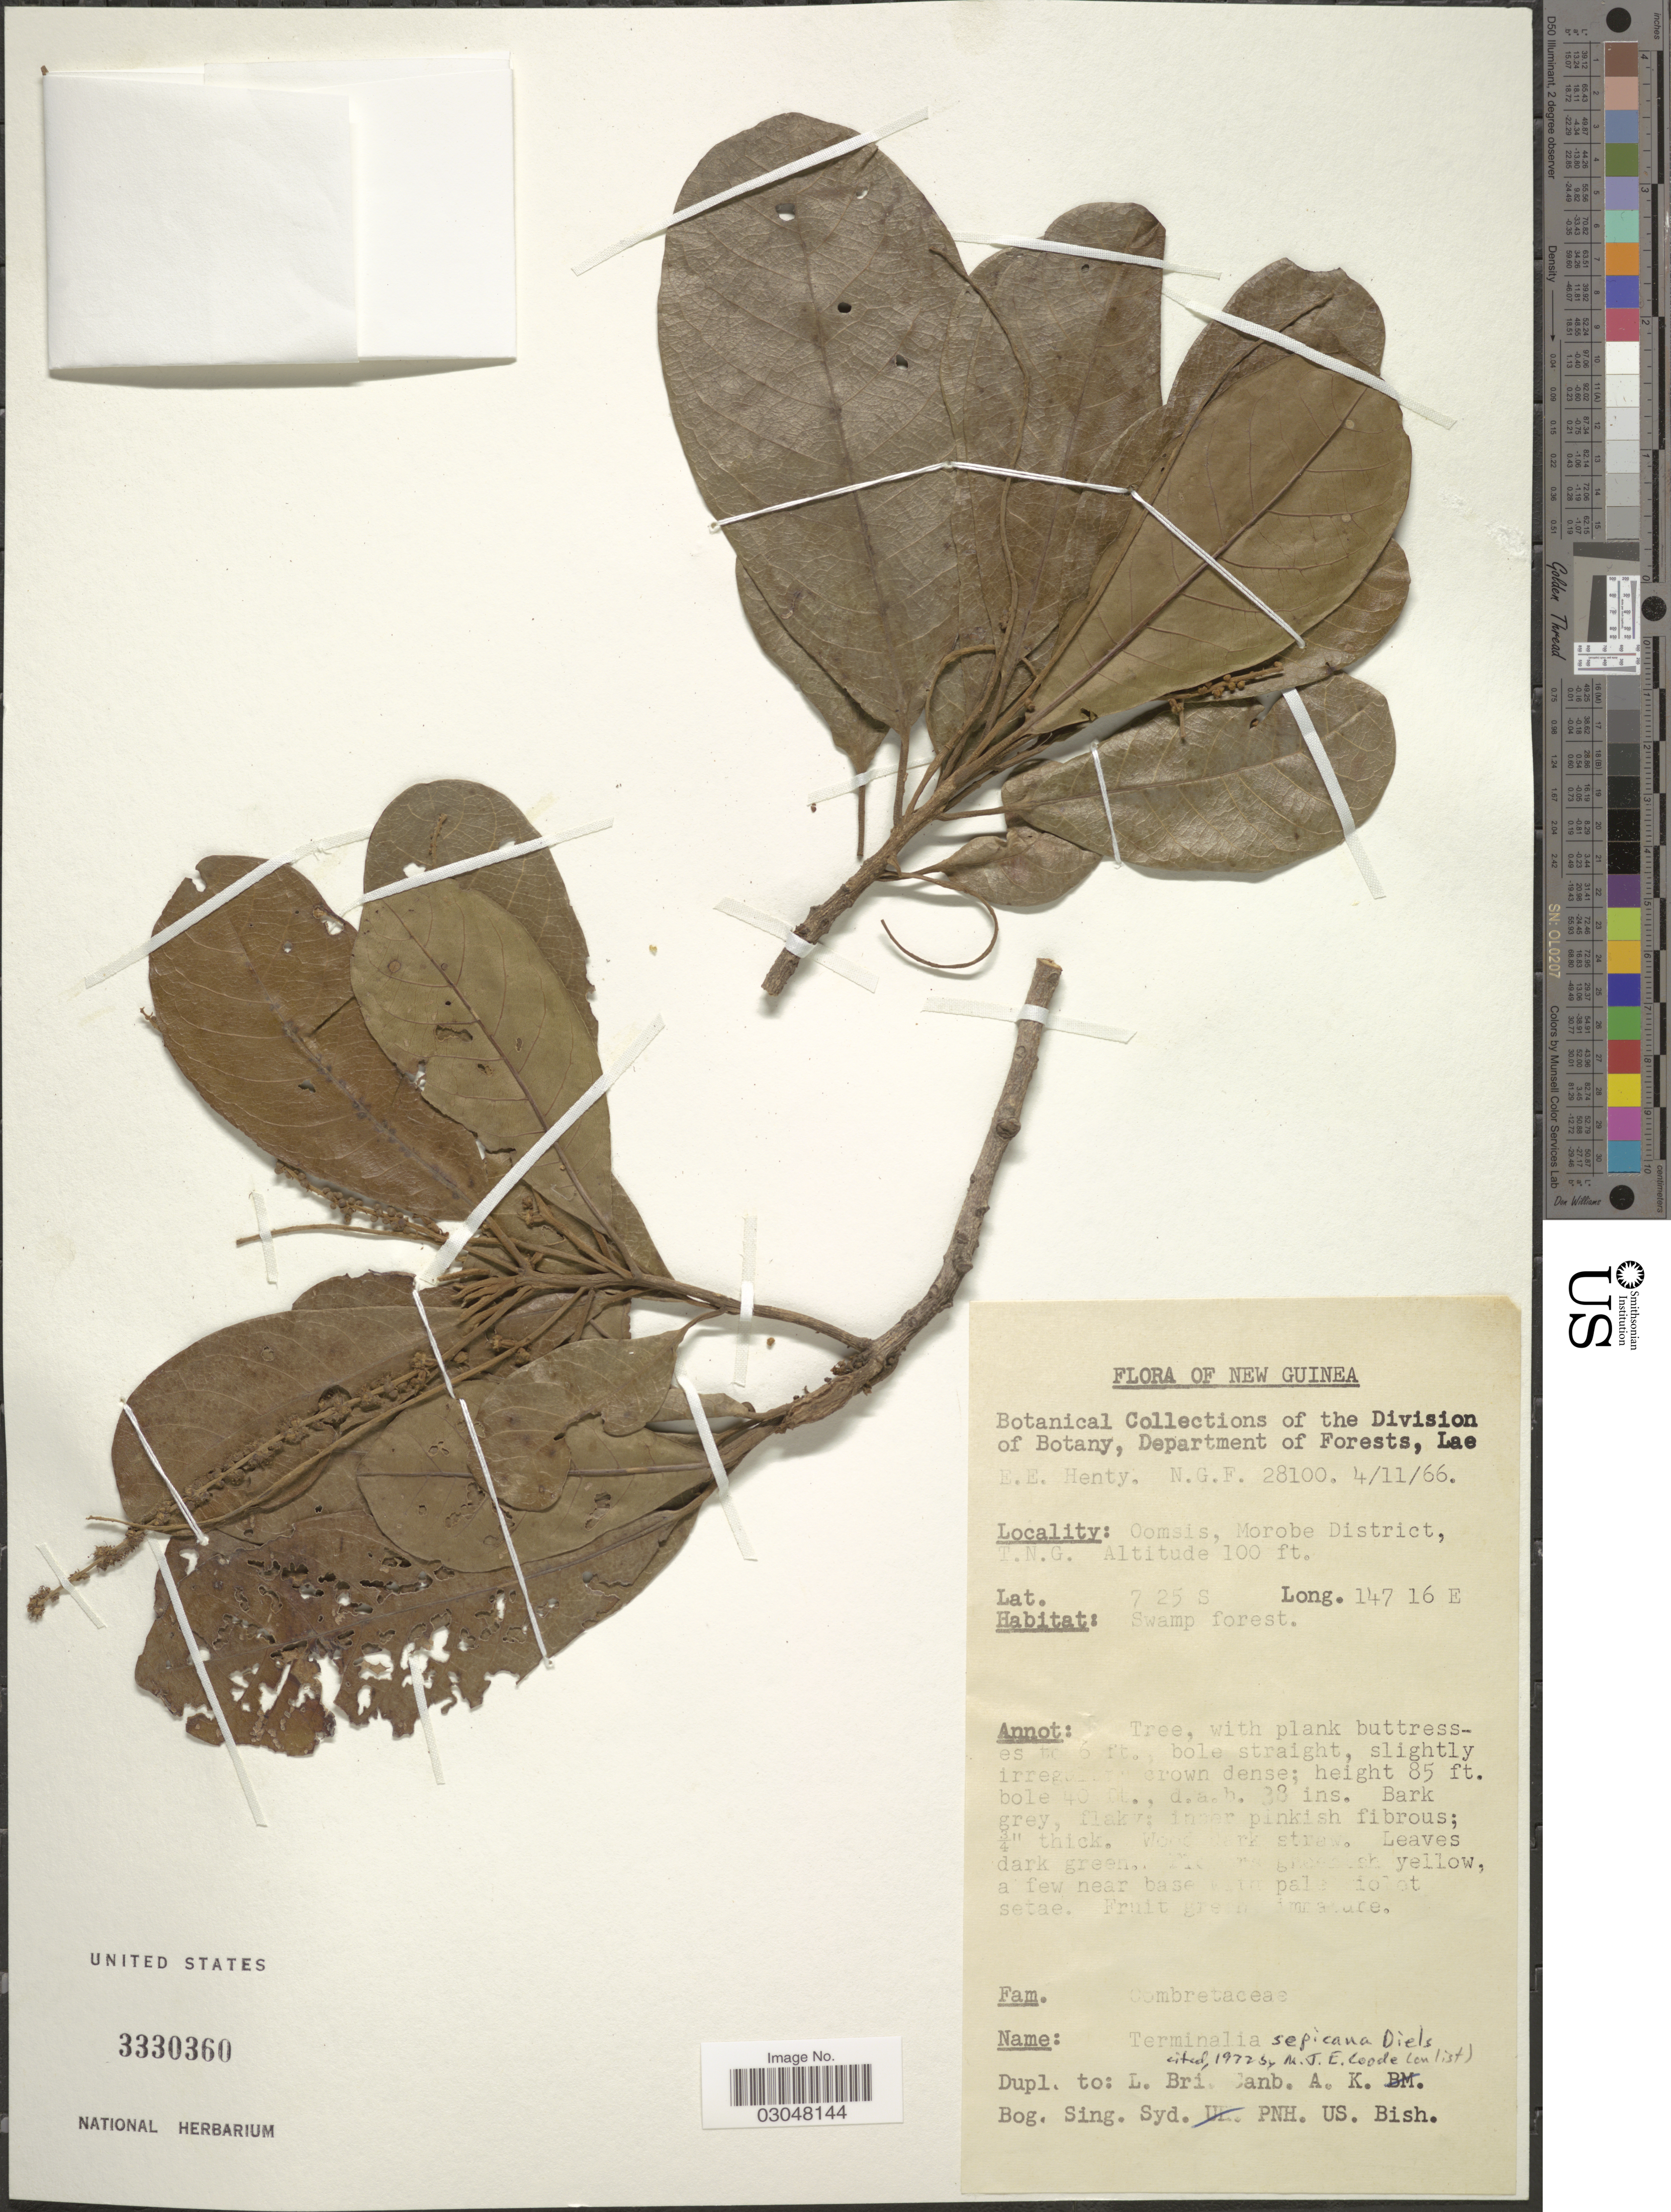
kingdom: Plantae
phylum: Tracheophyta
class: Magnoliopsida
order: Myrtales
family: Combretaceae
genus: Terminalia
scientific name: Terminalia sepicana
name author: Diels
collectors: E. Henty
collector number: N.G.F. 28100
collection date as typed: Transcribed d/m/y: 4/11/66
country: Papua New Guinea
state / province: Morobe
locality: New Guinea. Oomsis, Morobe District, T.N.G.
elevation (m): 30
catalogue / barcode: US 3330360